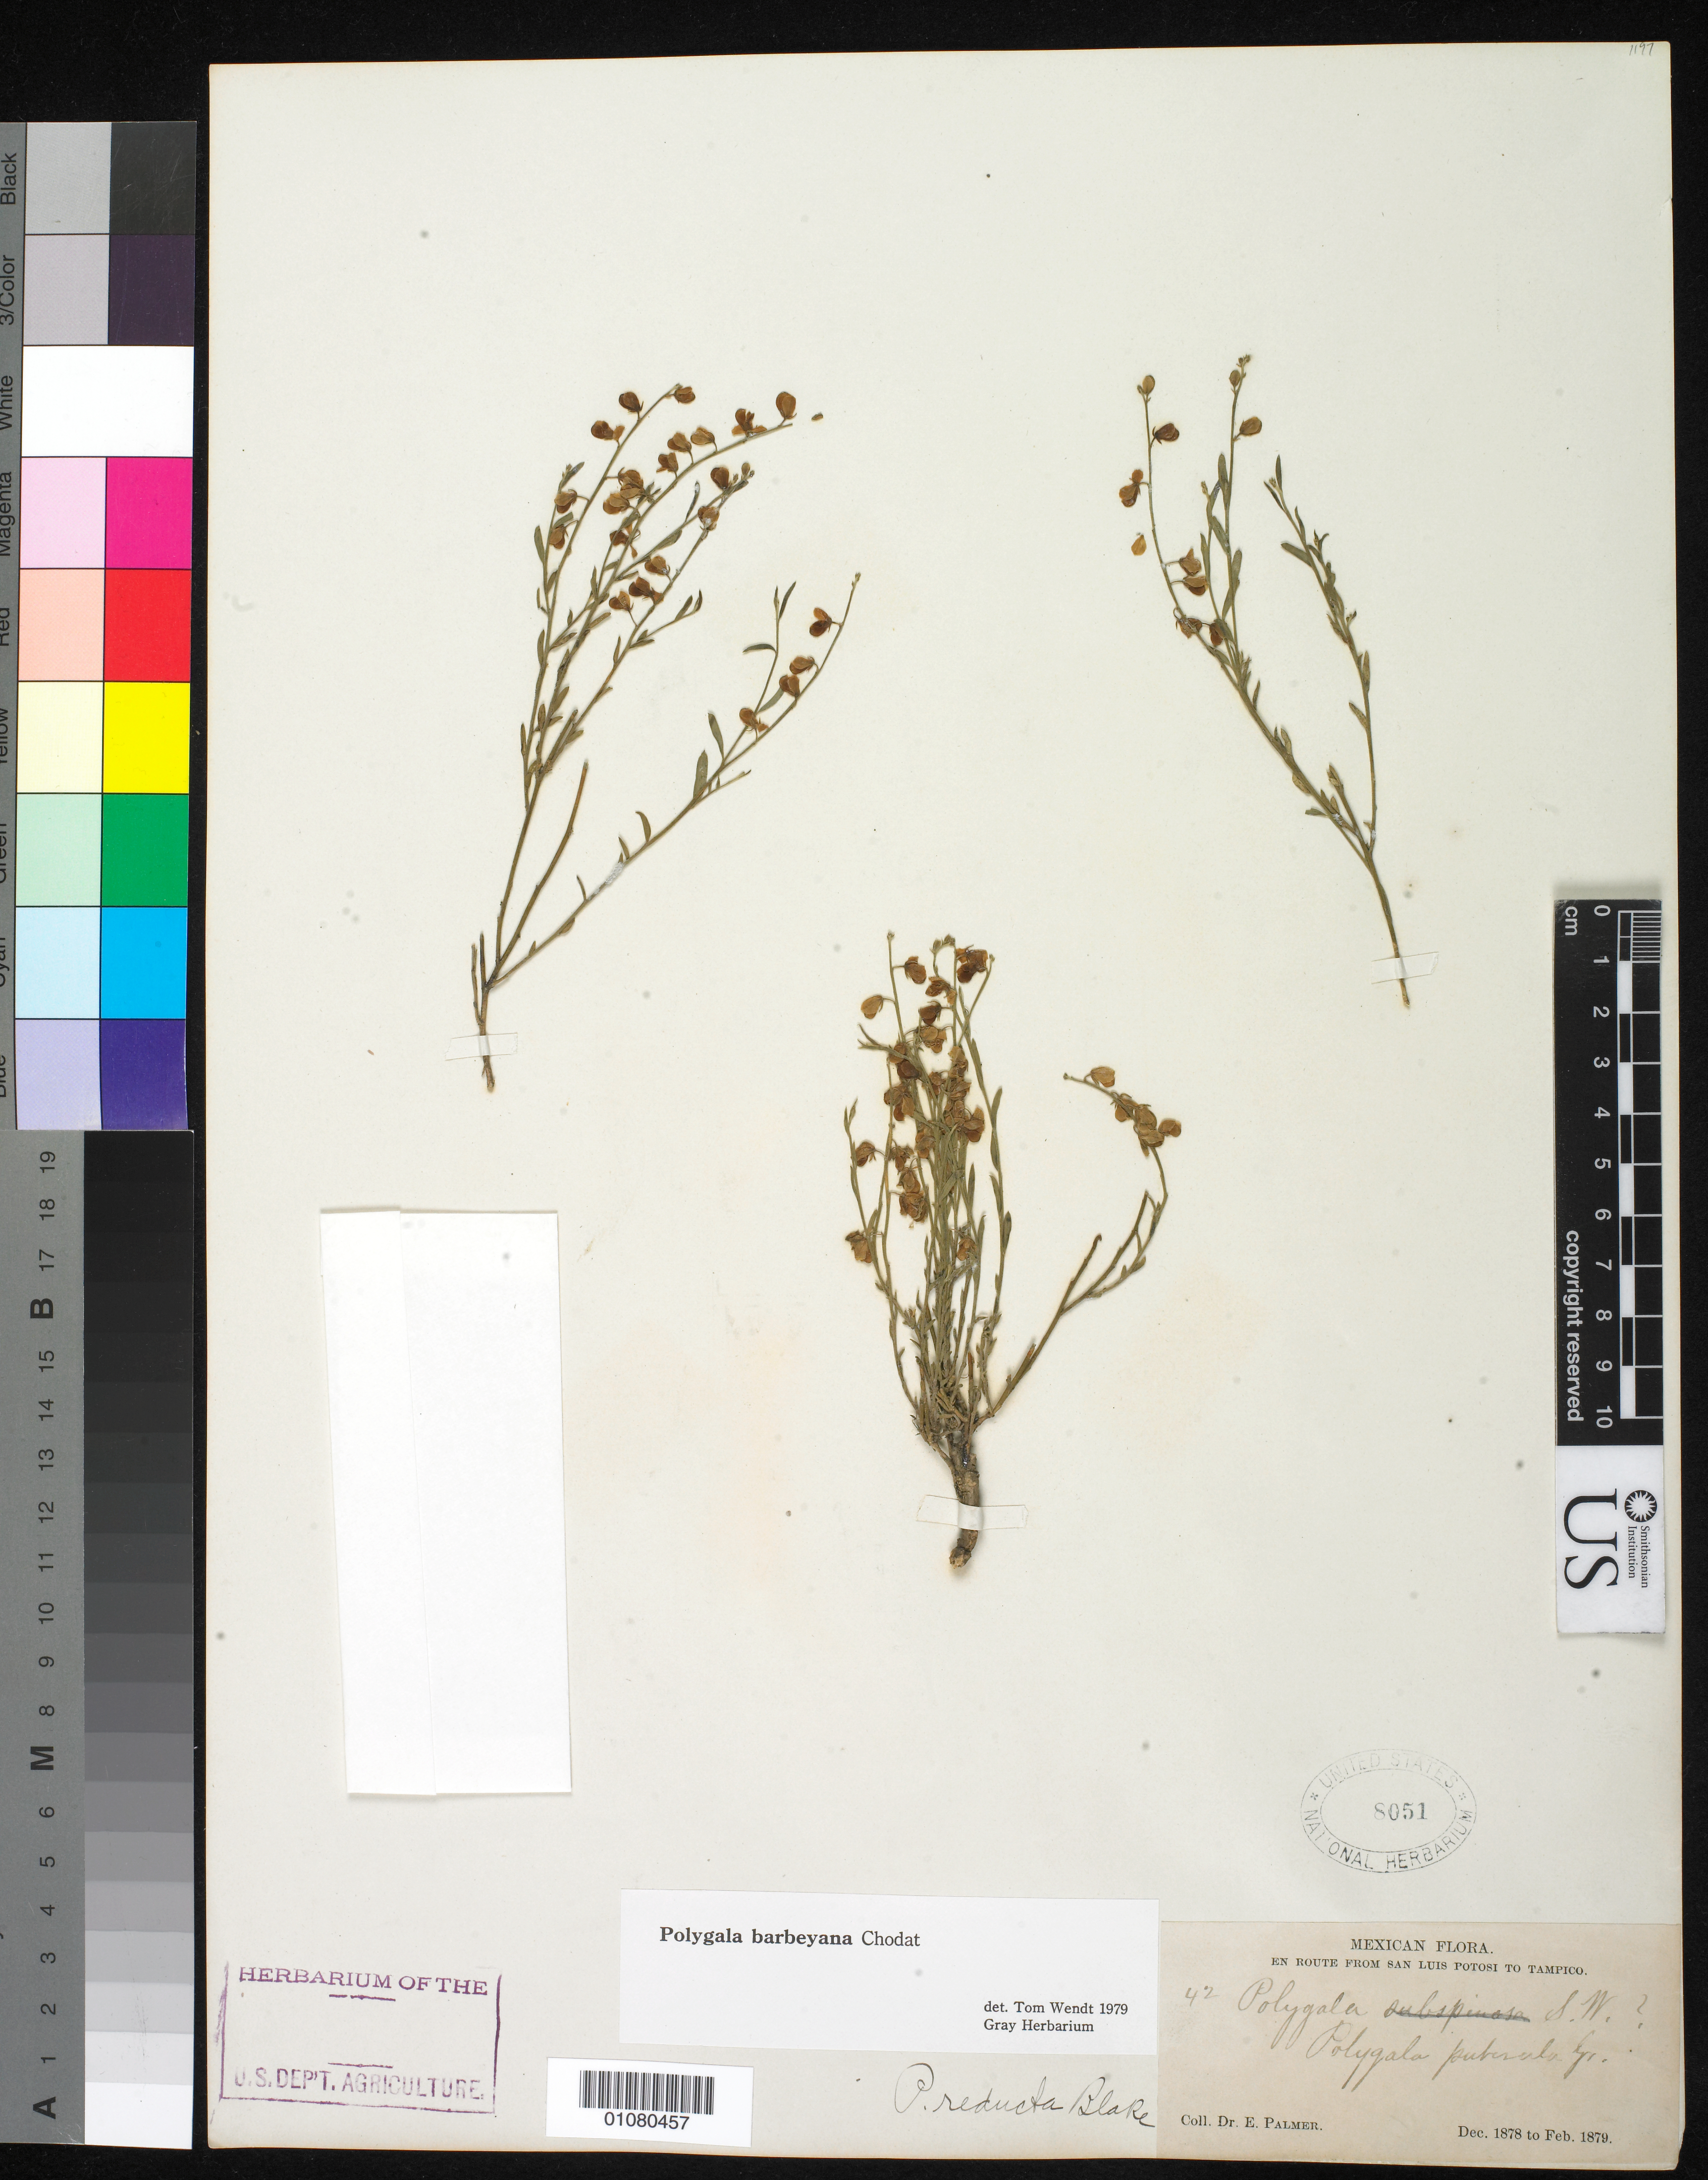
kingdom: Plantae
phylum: Tracheophyta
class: Magnoliopsida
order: Fabales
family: Polygalaceae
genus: Hebecarpa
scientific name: Hebecarpa barbeyana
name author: (Chodat) J.R. Abbott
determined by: Strong, Mark T., (BOT), Smithsonian Institution - National Museum of Natural History (UNITED STATES)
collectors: E. Palmer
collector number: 42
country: Mexico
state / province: San Luis Potosí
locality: From San Luis Potosi to Tamoico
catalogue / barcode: US 8051